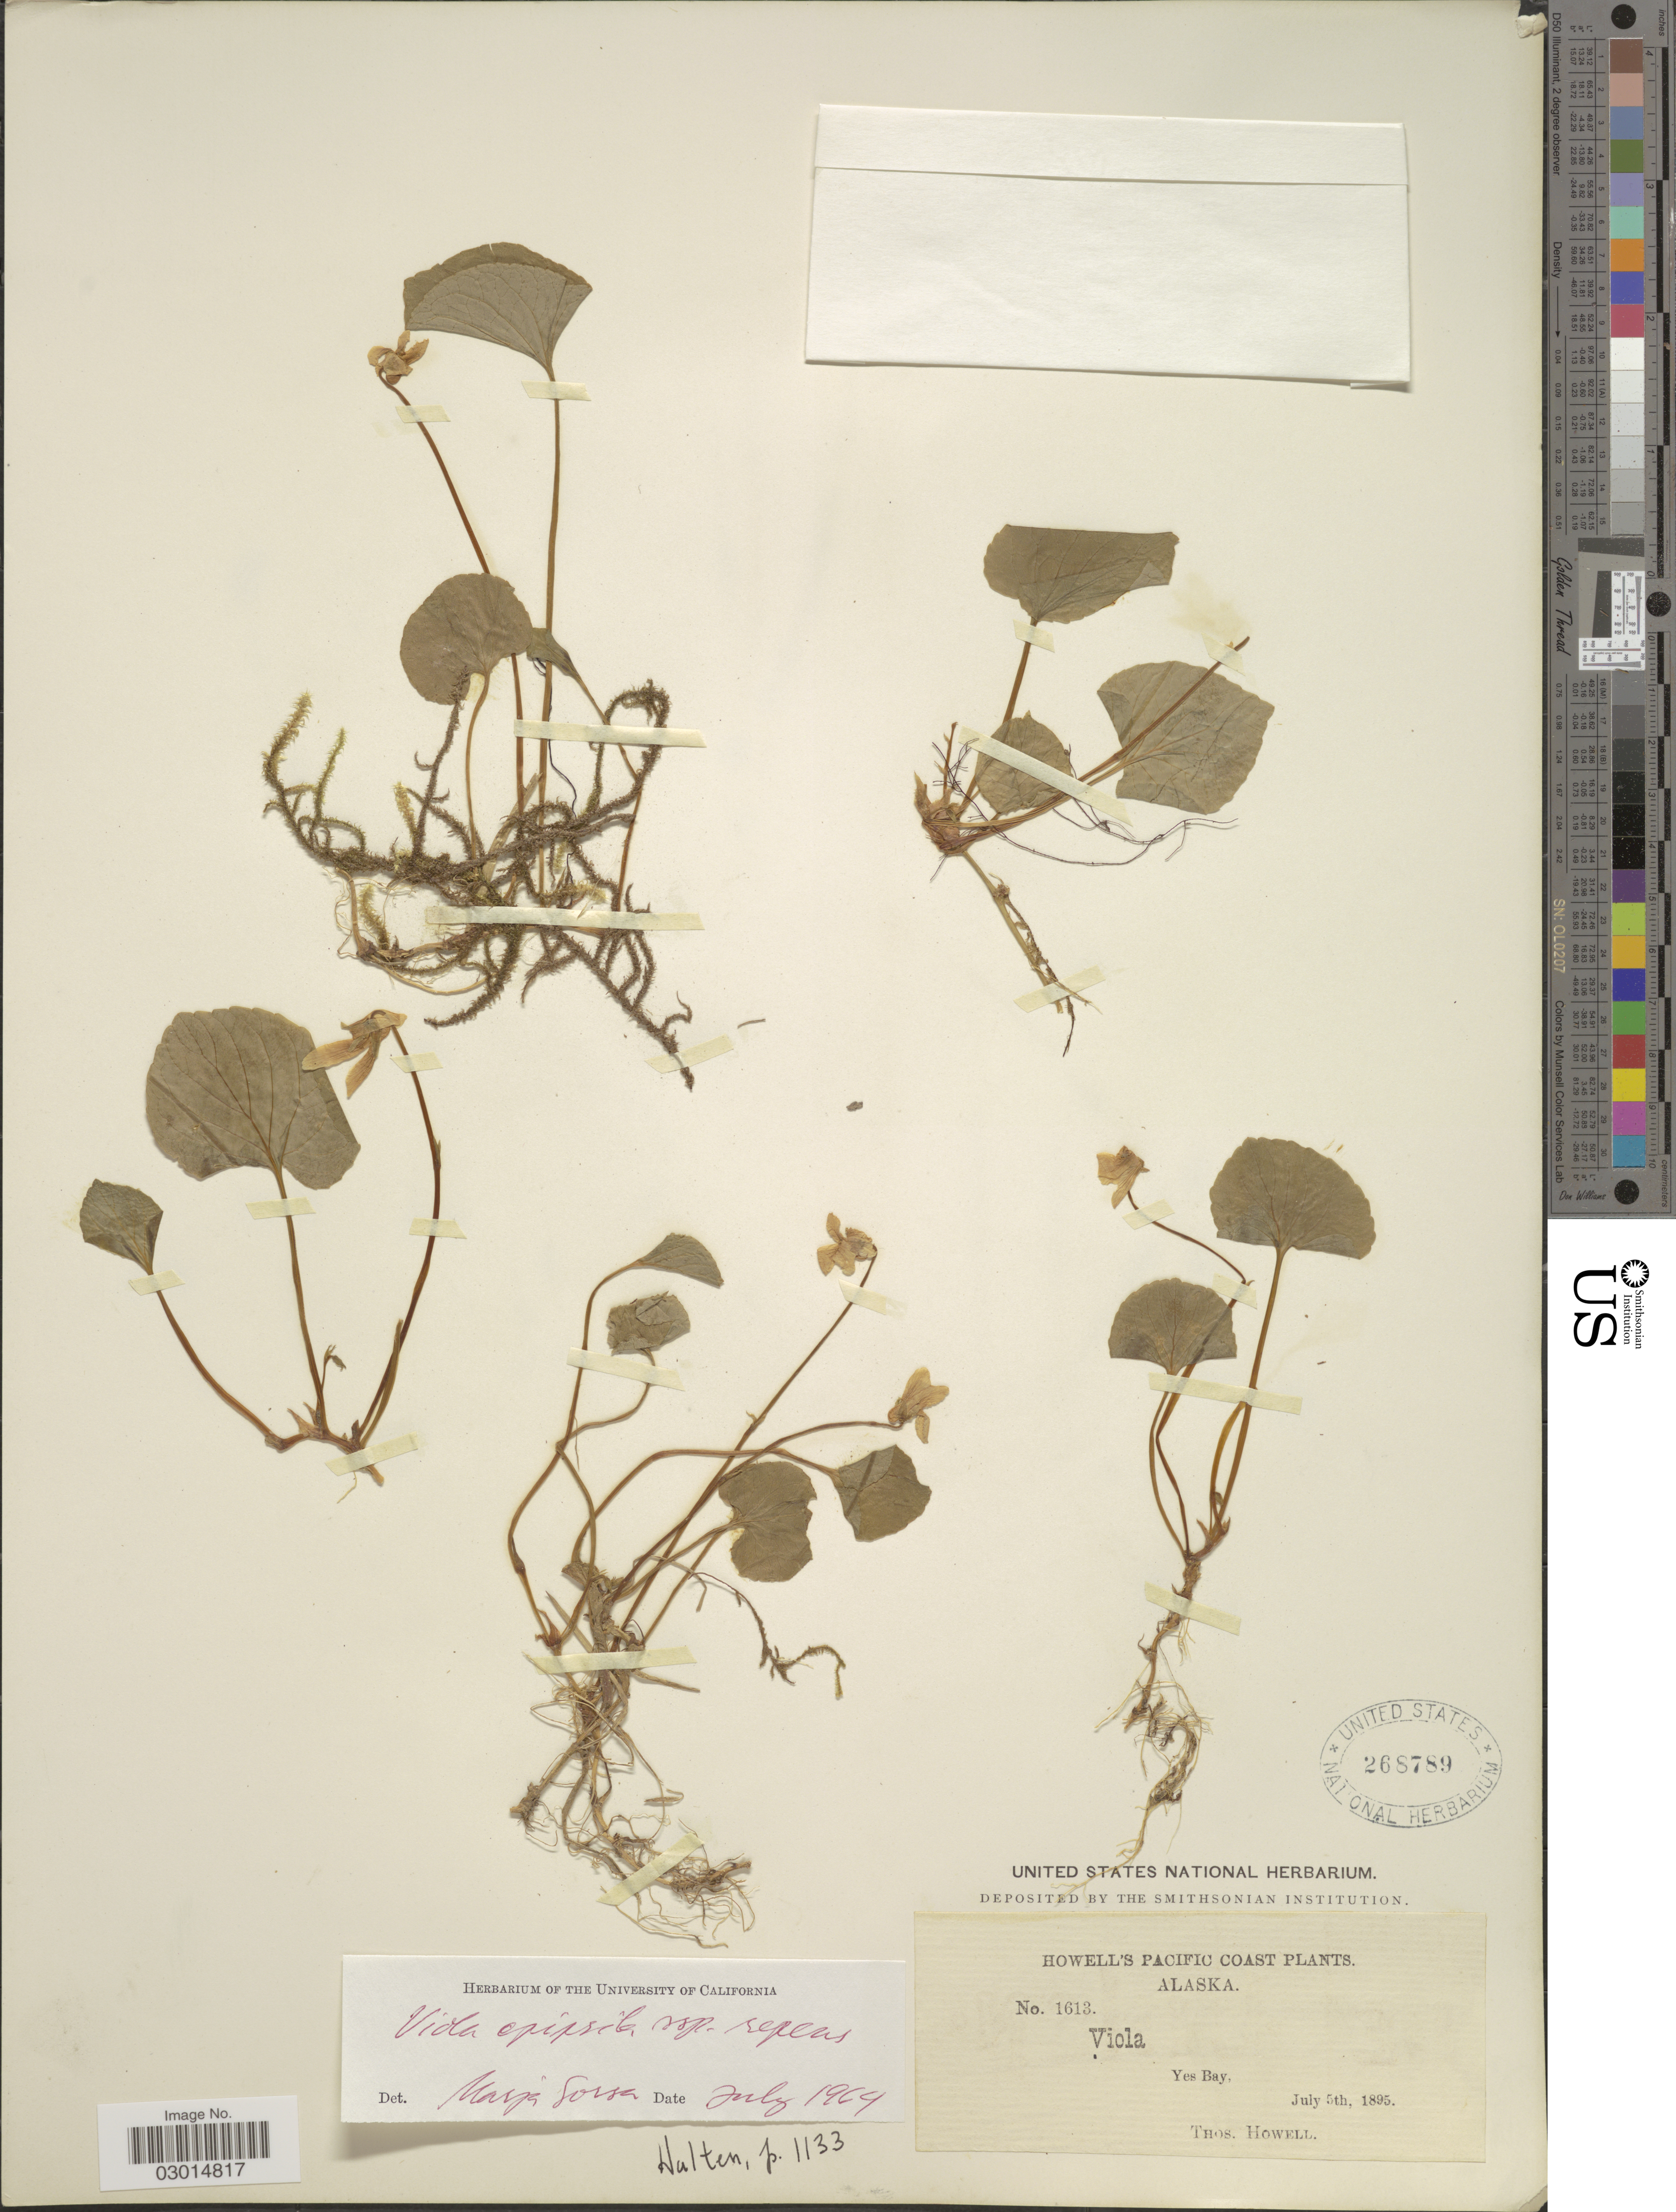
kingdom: Plantae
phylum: Tracheophyta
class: Magnoliopsida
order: Malpighiales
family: Violaceae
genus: Viola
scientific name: Viola epipsila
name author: Ledeb.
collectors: T. Howell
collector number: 1613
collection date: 1895-07-05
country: United States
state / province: Alaska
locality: Yes Bay. Pacific Coast.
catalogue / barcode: US 268789